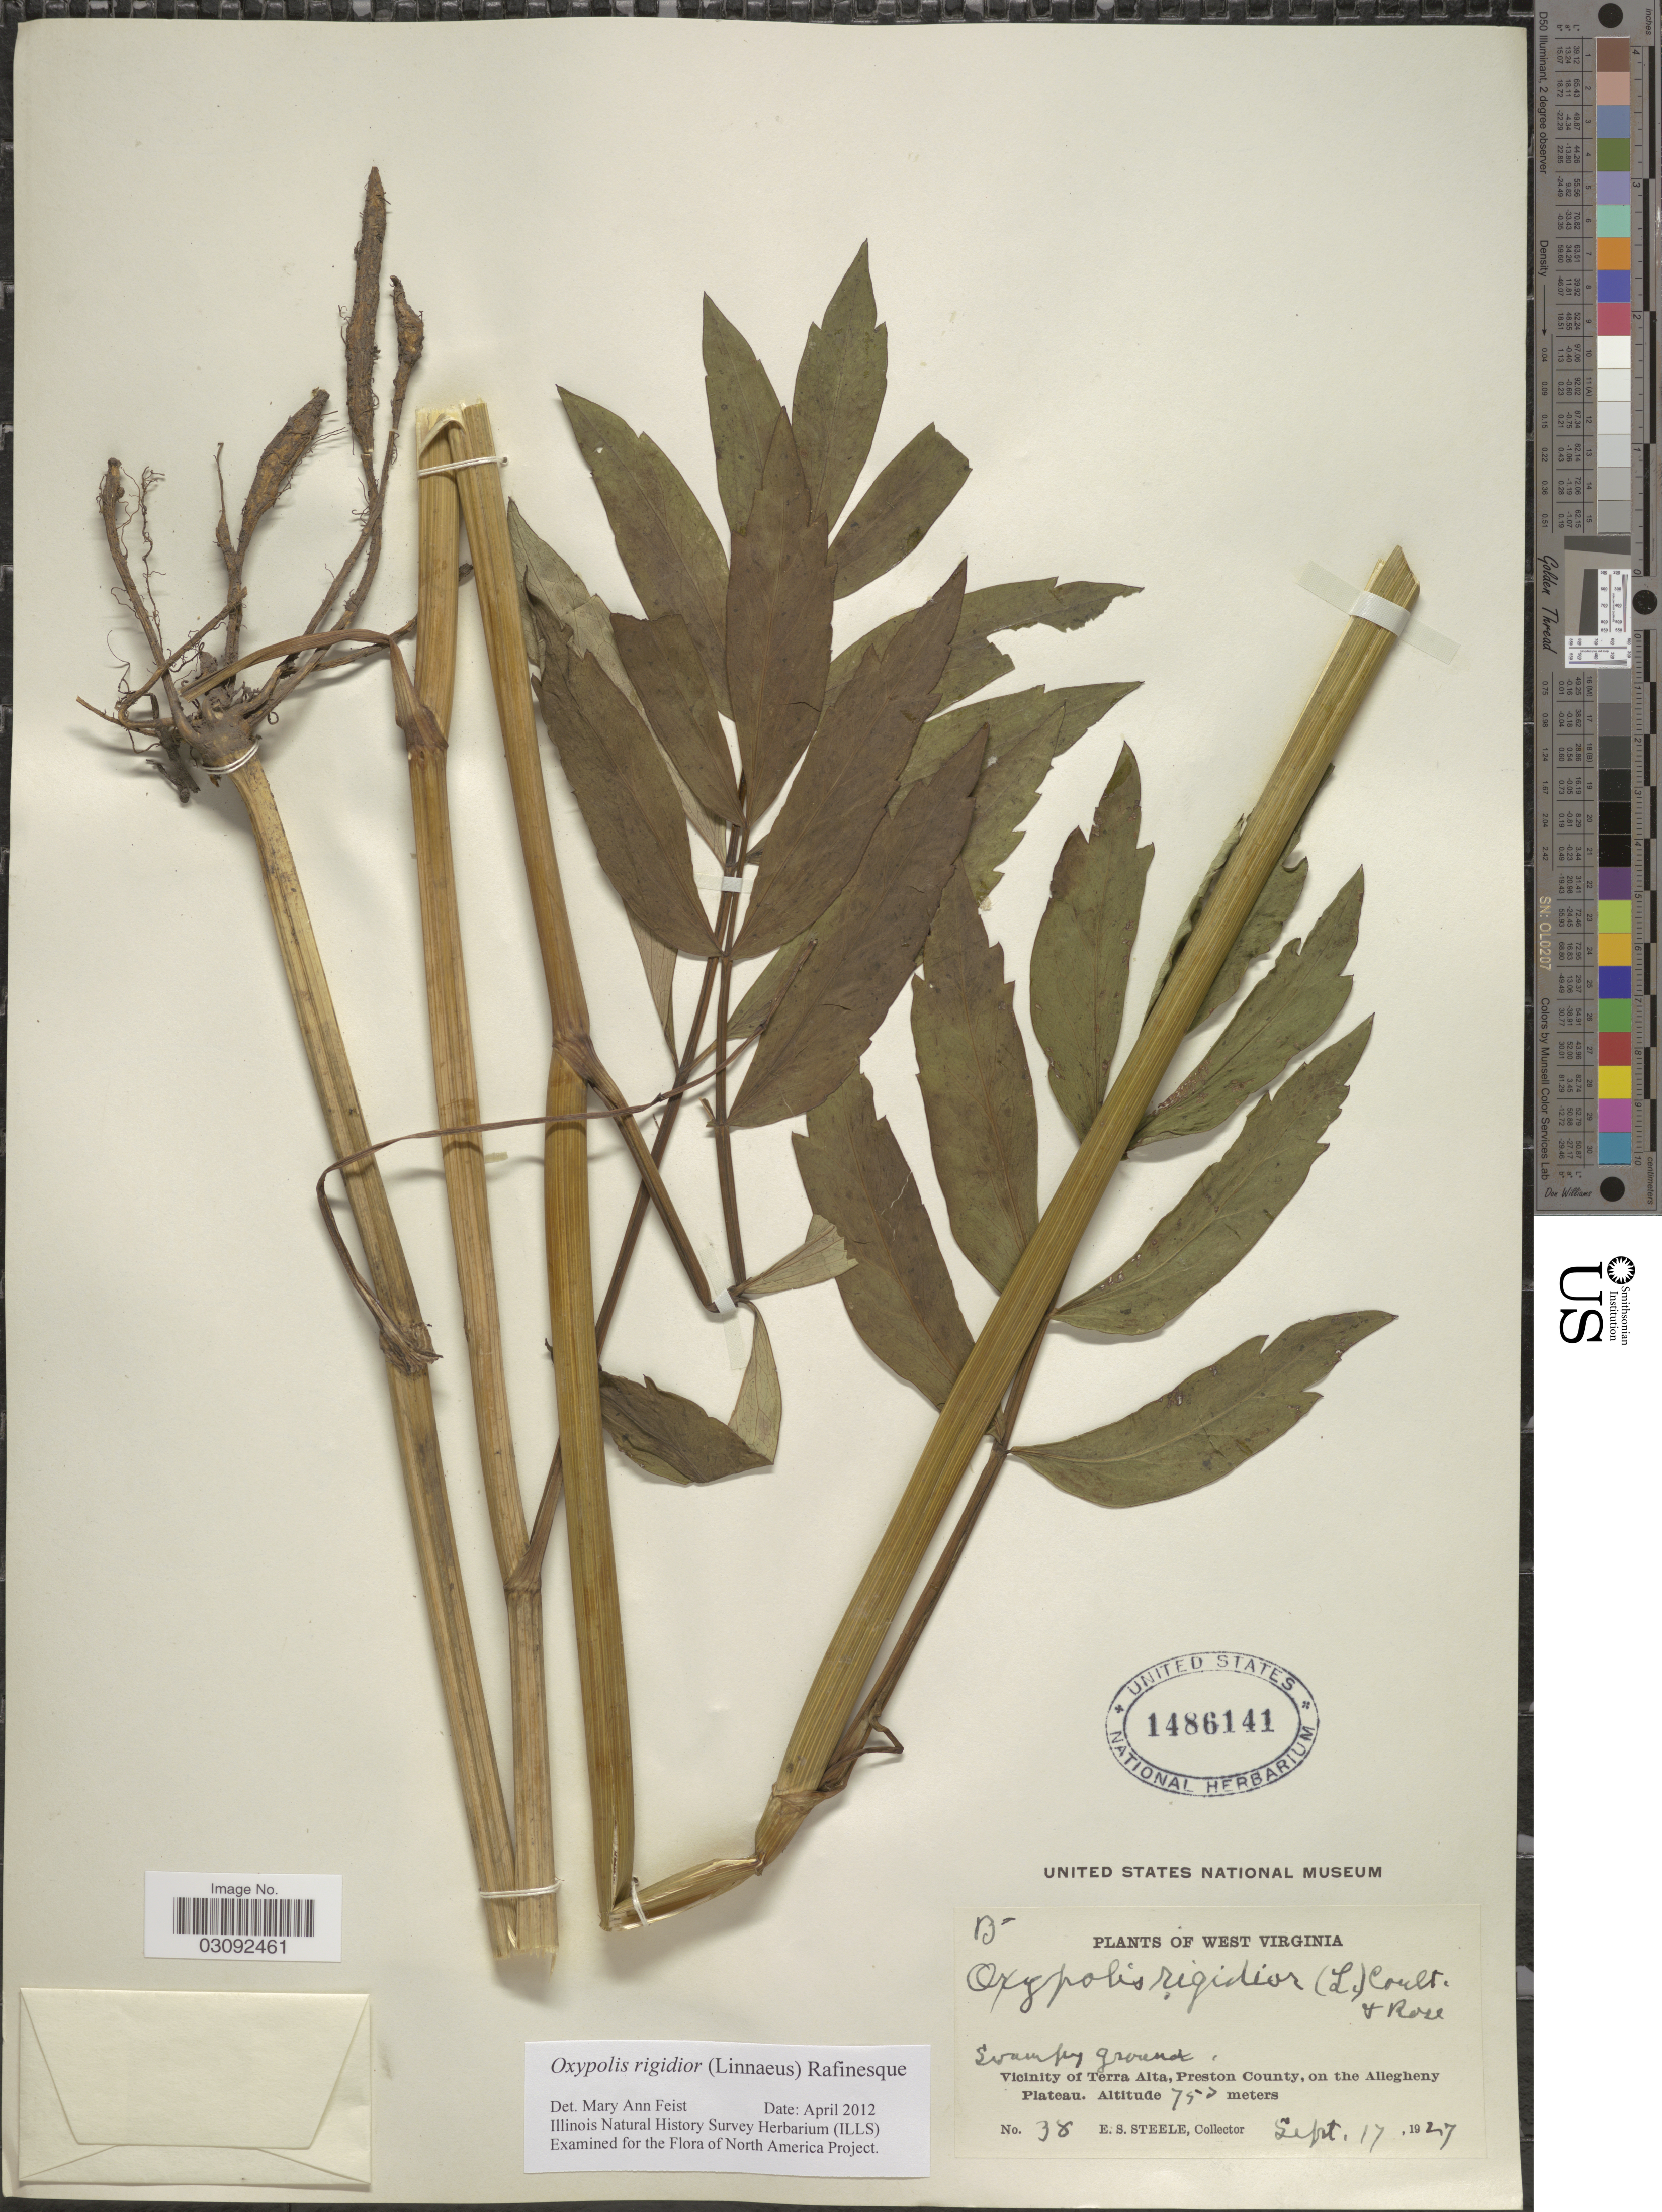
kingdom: Plantae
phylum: Tracheophyta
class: Magnoliopsida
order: Apiales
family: Apiaceae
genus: Oxypolis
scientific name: Oxypolis rigidior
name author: (L.) Raf.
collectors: E. Steele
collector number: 38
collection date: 1927-09-17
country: United States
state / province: West Virginia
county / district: Preston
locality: Vicinity of Terra Alta, Preston County, on the Allegheny Plateau.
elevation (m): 750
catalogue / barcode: US 1486141